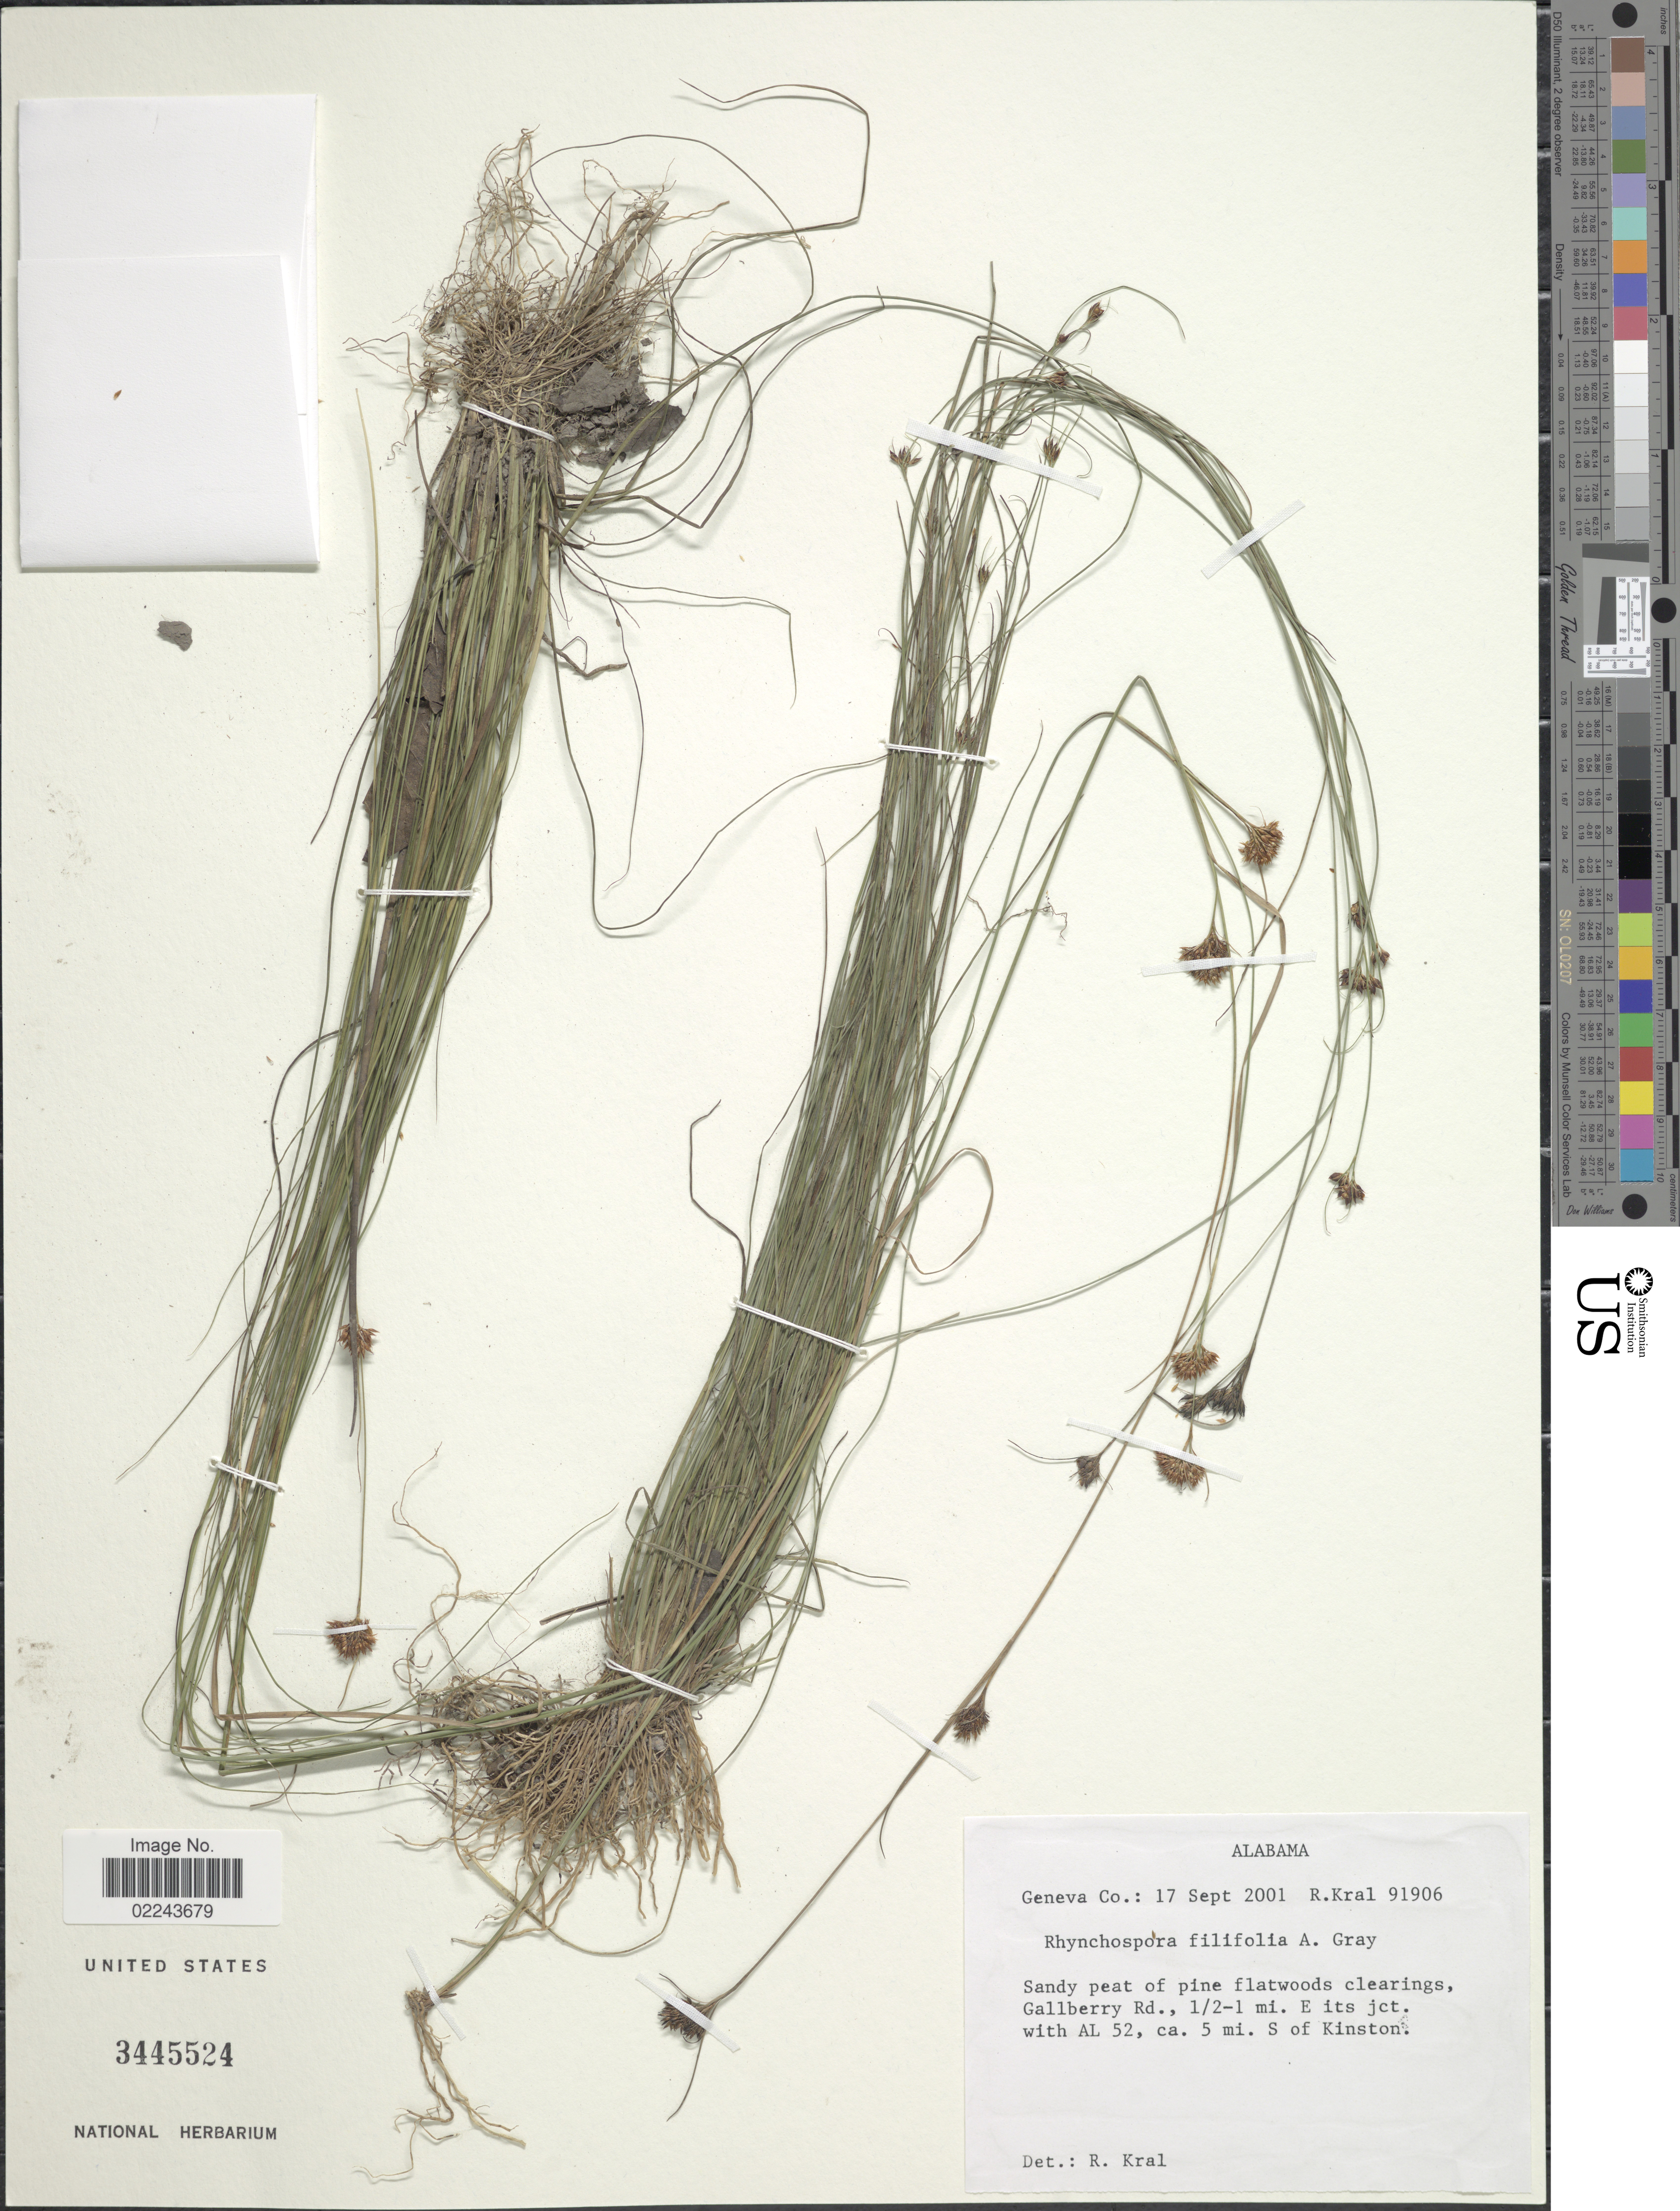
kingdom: Plantae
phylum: Tracheophyta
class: Liliopsida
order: Poales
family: Cyperaceae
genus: Rhynchospora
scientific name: Rhynchospora filifolia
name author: A. Gray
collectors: R. Kral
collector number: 91906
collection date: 2001-09-17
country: United States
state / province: Alabama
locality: Gallberry Rd., ½-1 mi E its jct with AL 52, ca 5 mi S of Kinston. Geneva Co.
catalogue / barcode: US 3445524